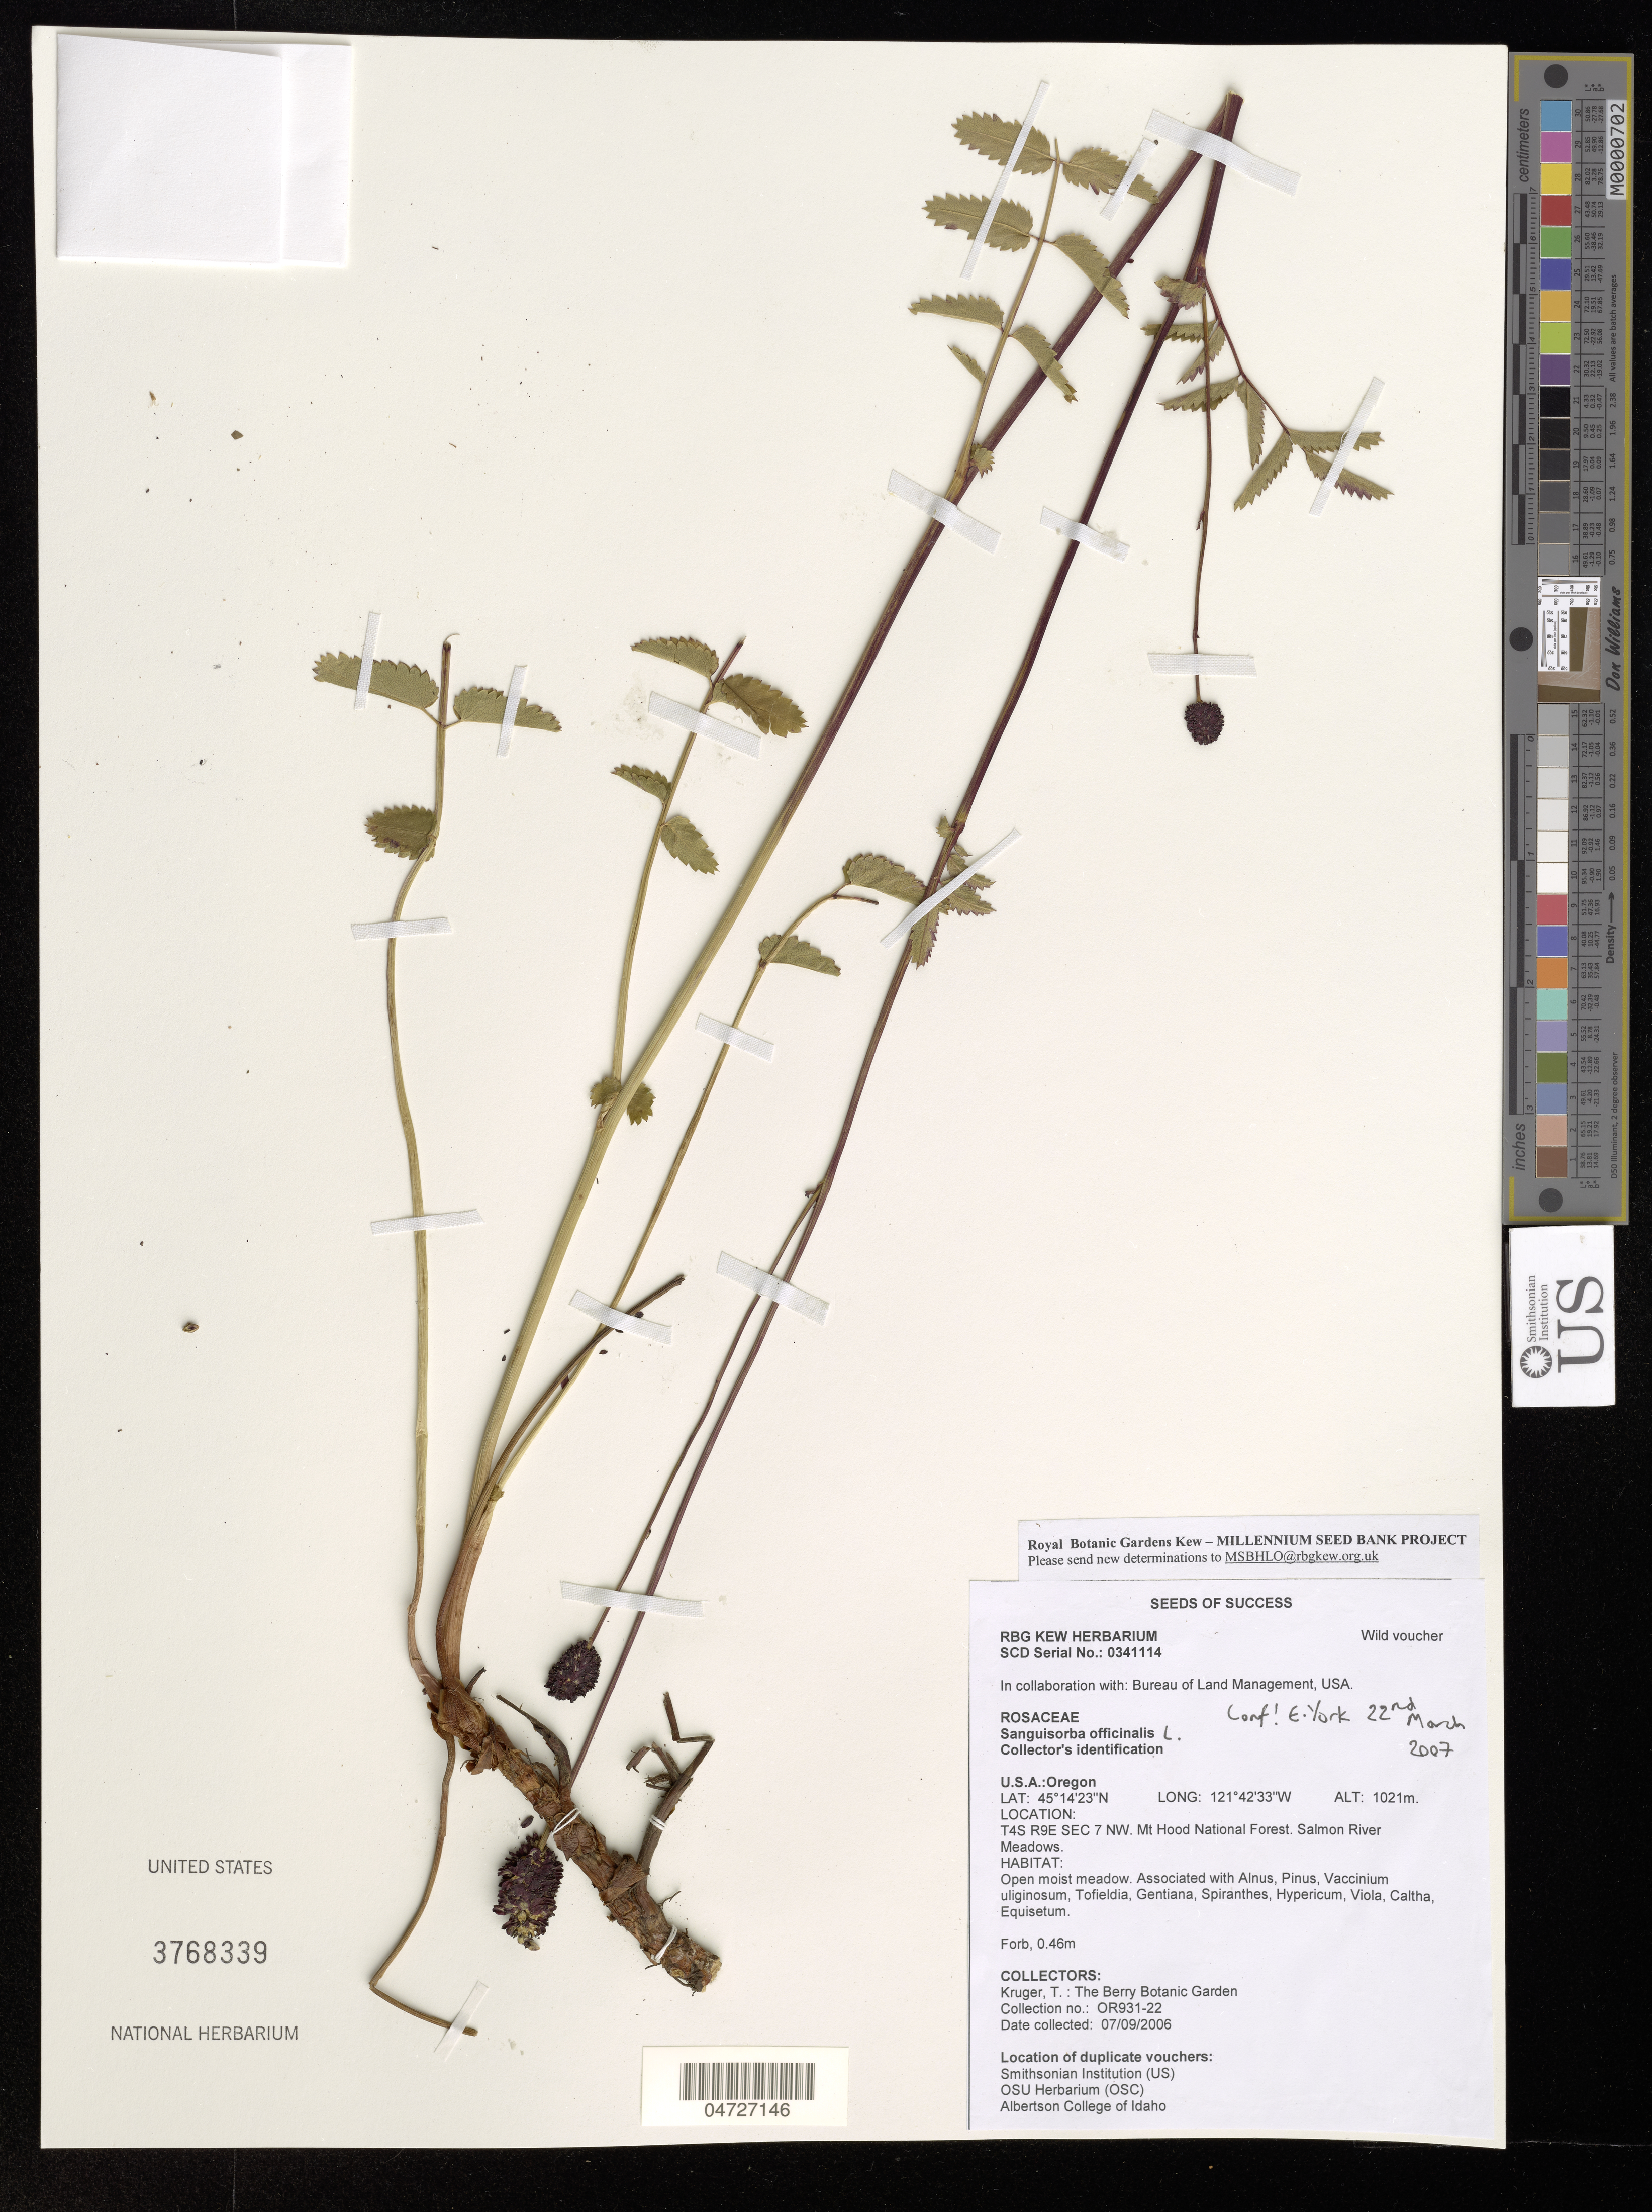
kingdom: Plantae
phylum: Tracheophyta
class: Magnoliopsida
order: Rosales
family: Rosaceae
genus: Sanguisorba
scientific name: Sanguisorba officinalis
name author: L.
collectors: A. M. Kruger R.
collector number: OR931-22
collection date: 2006-09-07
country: United States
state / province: Oregon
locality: T4S R9E Sec 7 NW. Mt Hood National Forest. Salmon River Meadows.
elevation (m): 1021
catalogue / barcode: US 3768339